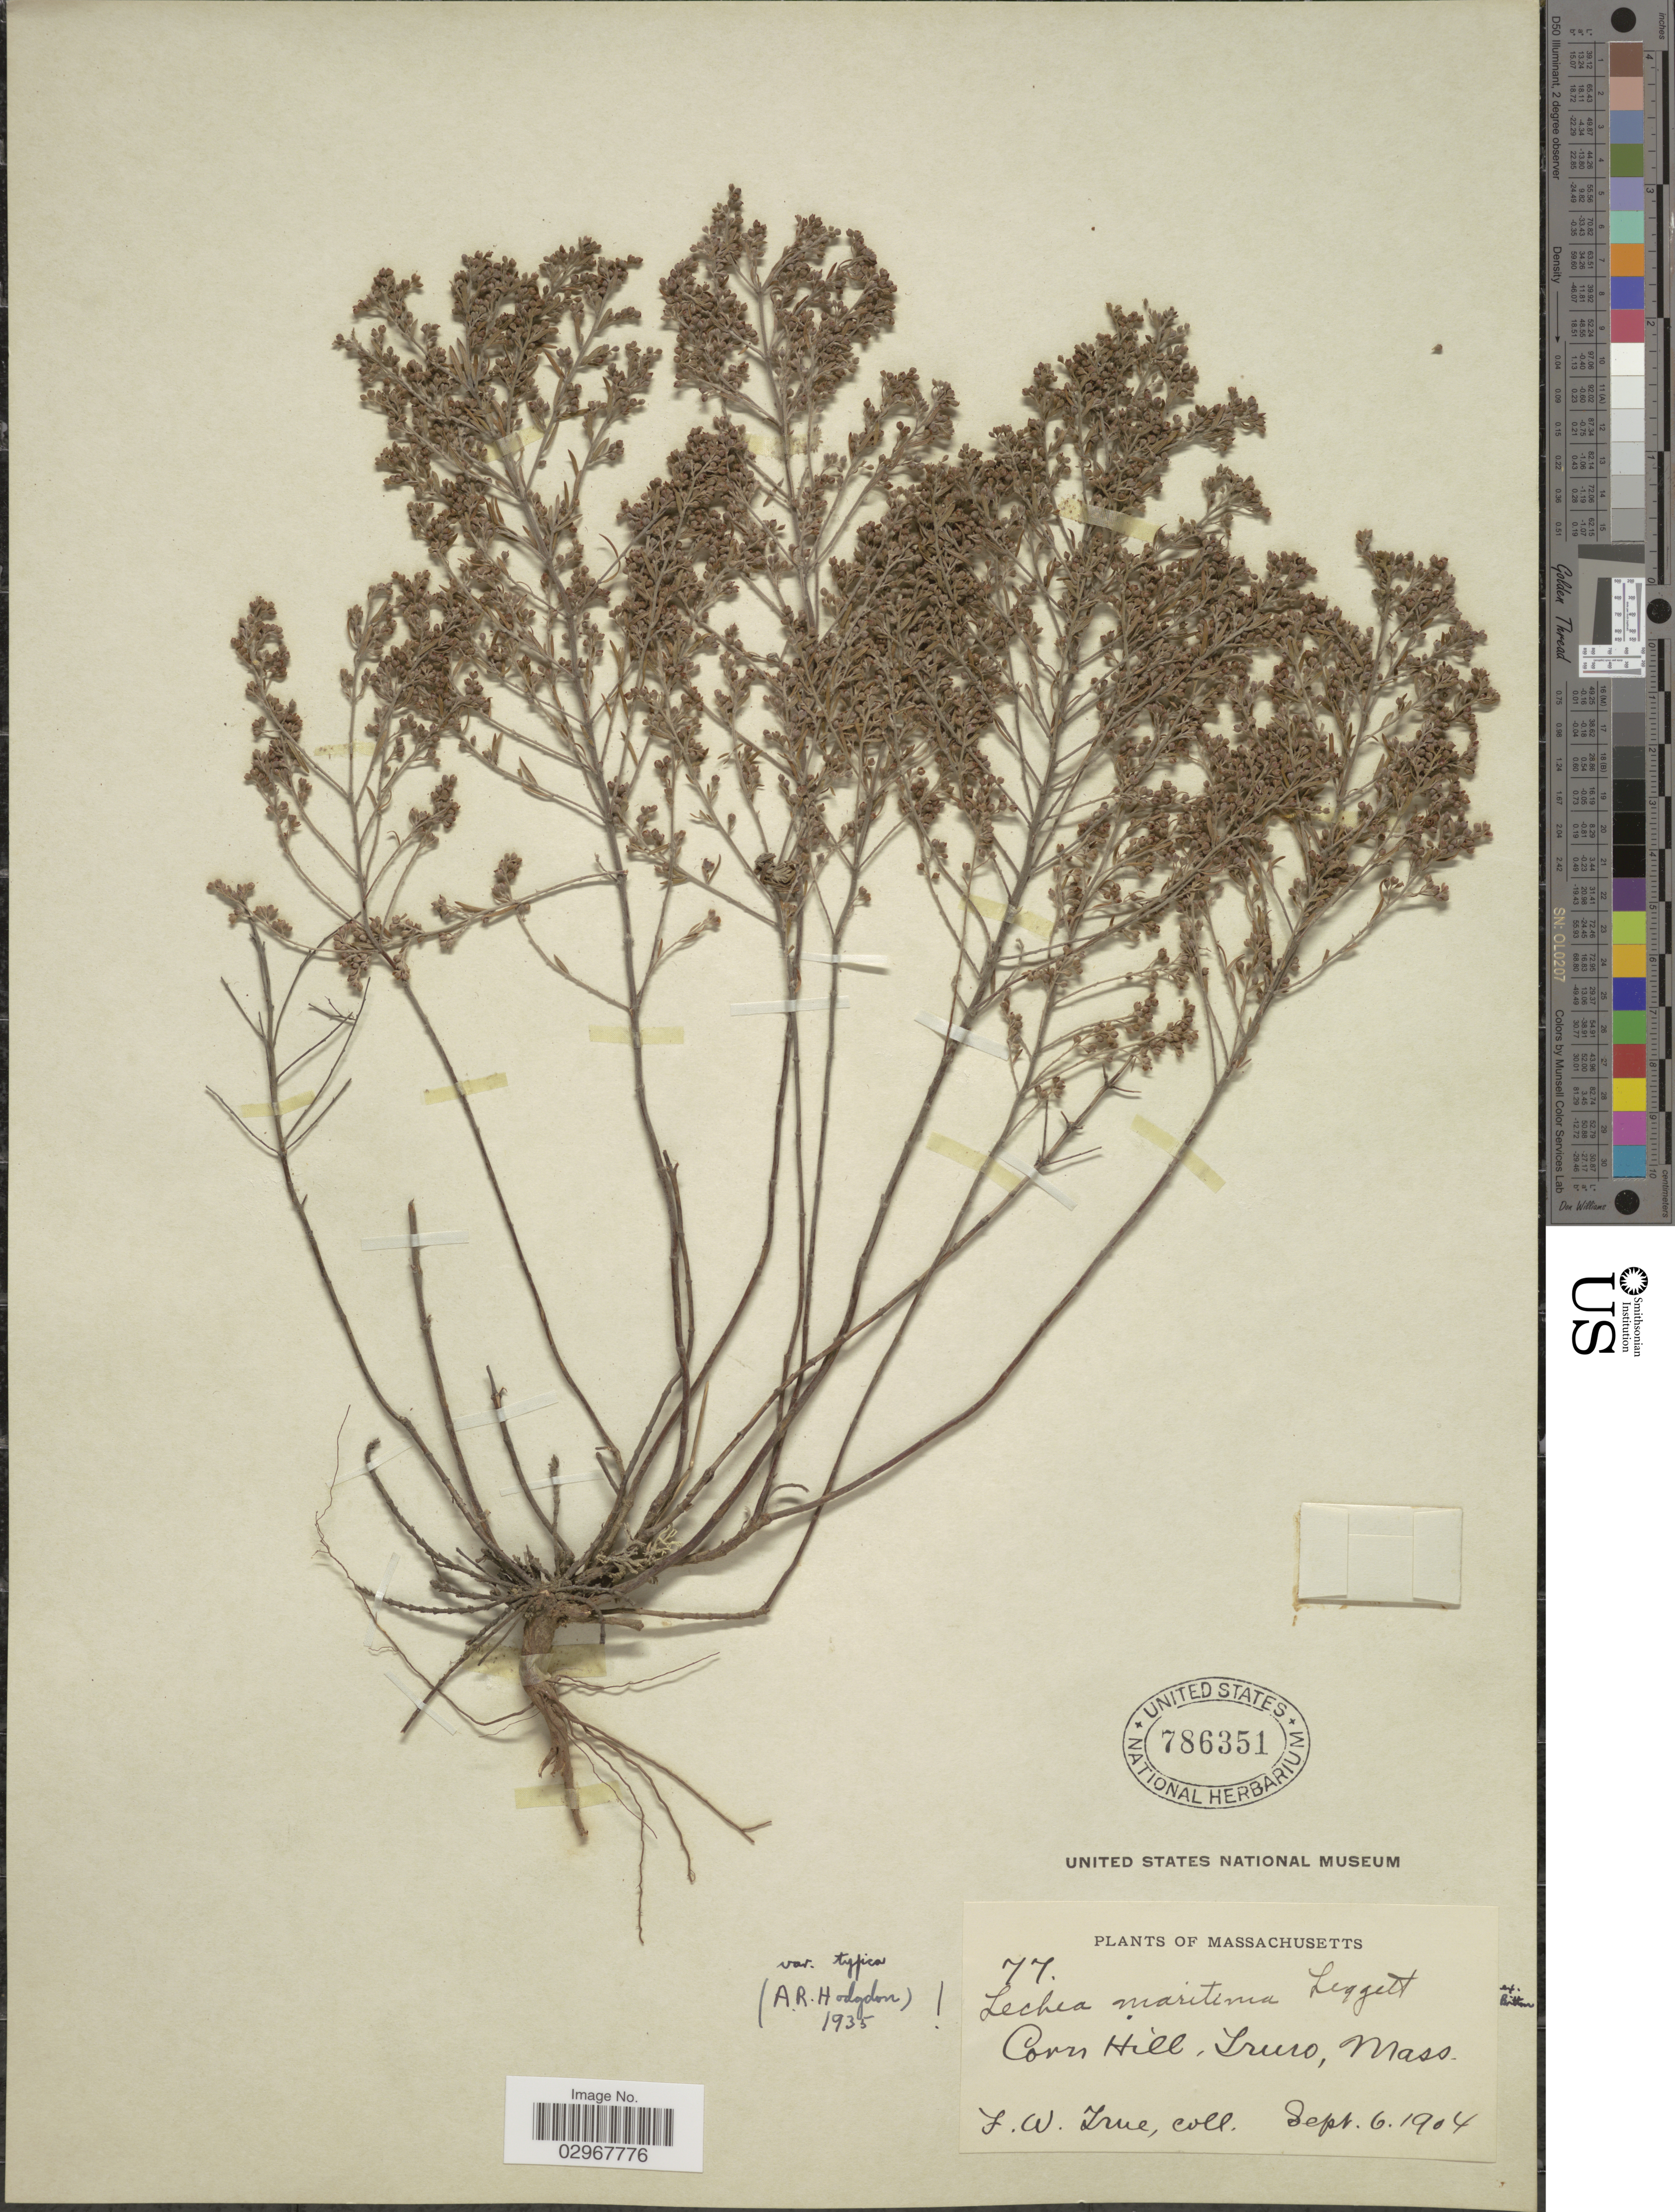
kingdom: Plantae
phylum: Tracheophyta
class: Magnoliopsida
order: Malvales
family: Cistaceae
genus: Lechea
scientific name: Lechea maritima var. typica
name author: Hodgdon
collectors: F. True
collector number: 77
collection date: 1904-09-06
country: United States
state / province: Massachusetts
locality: Corn Hill, Truro, Mass.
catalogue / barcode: US 786351